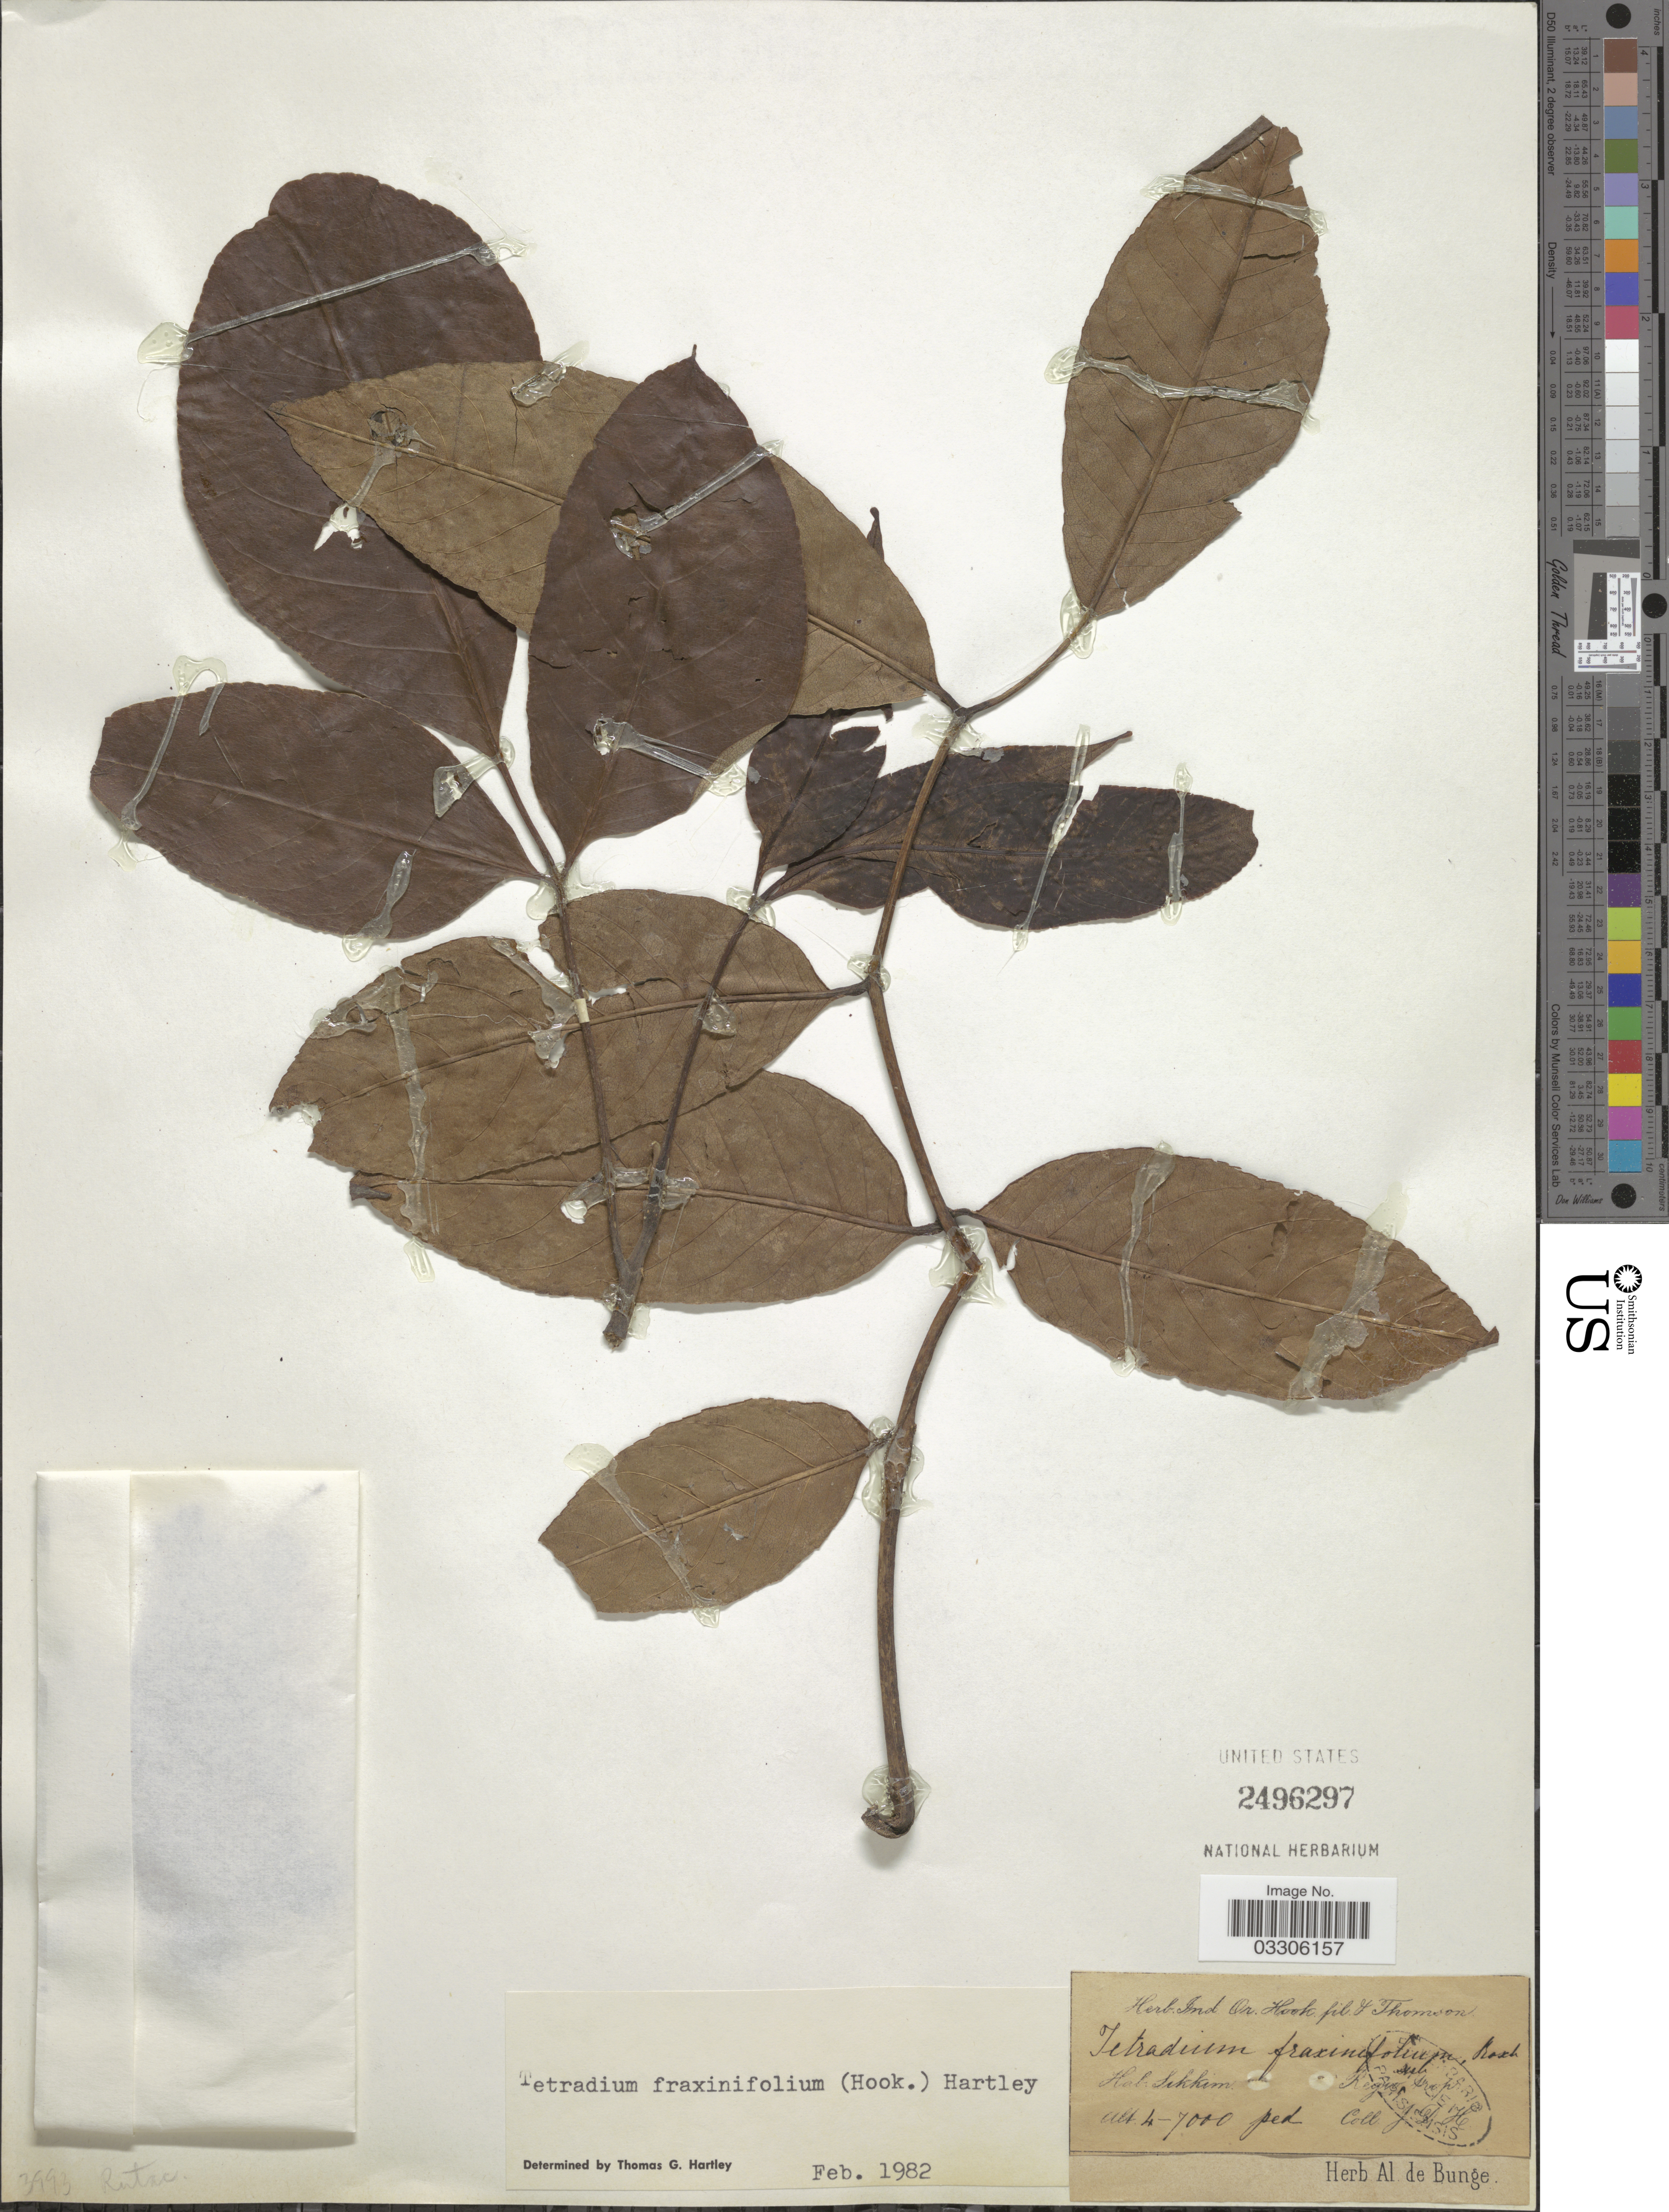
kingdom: Plantae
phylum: Tracheophyta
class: Magnoliopsida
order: Sapindales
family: Rutaceae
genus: Tetradium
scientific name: Tetradium fraxinifolium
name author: (Hook. f.) T.G. Hartley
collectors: J. D. Hooker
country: India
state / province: Sikkim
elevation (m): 1219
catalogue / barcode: US 2496297